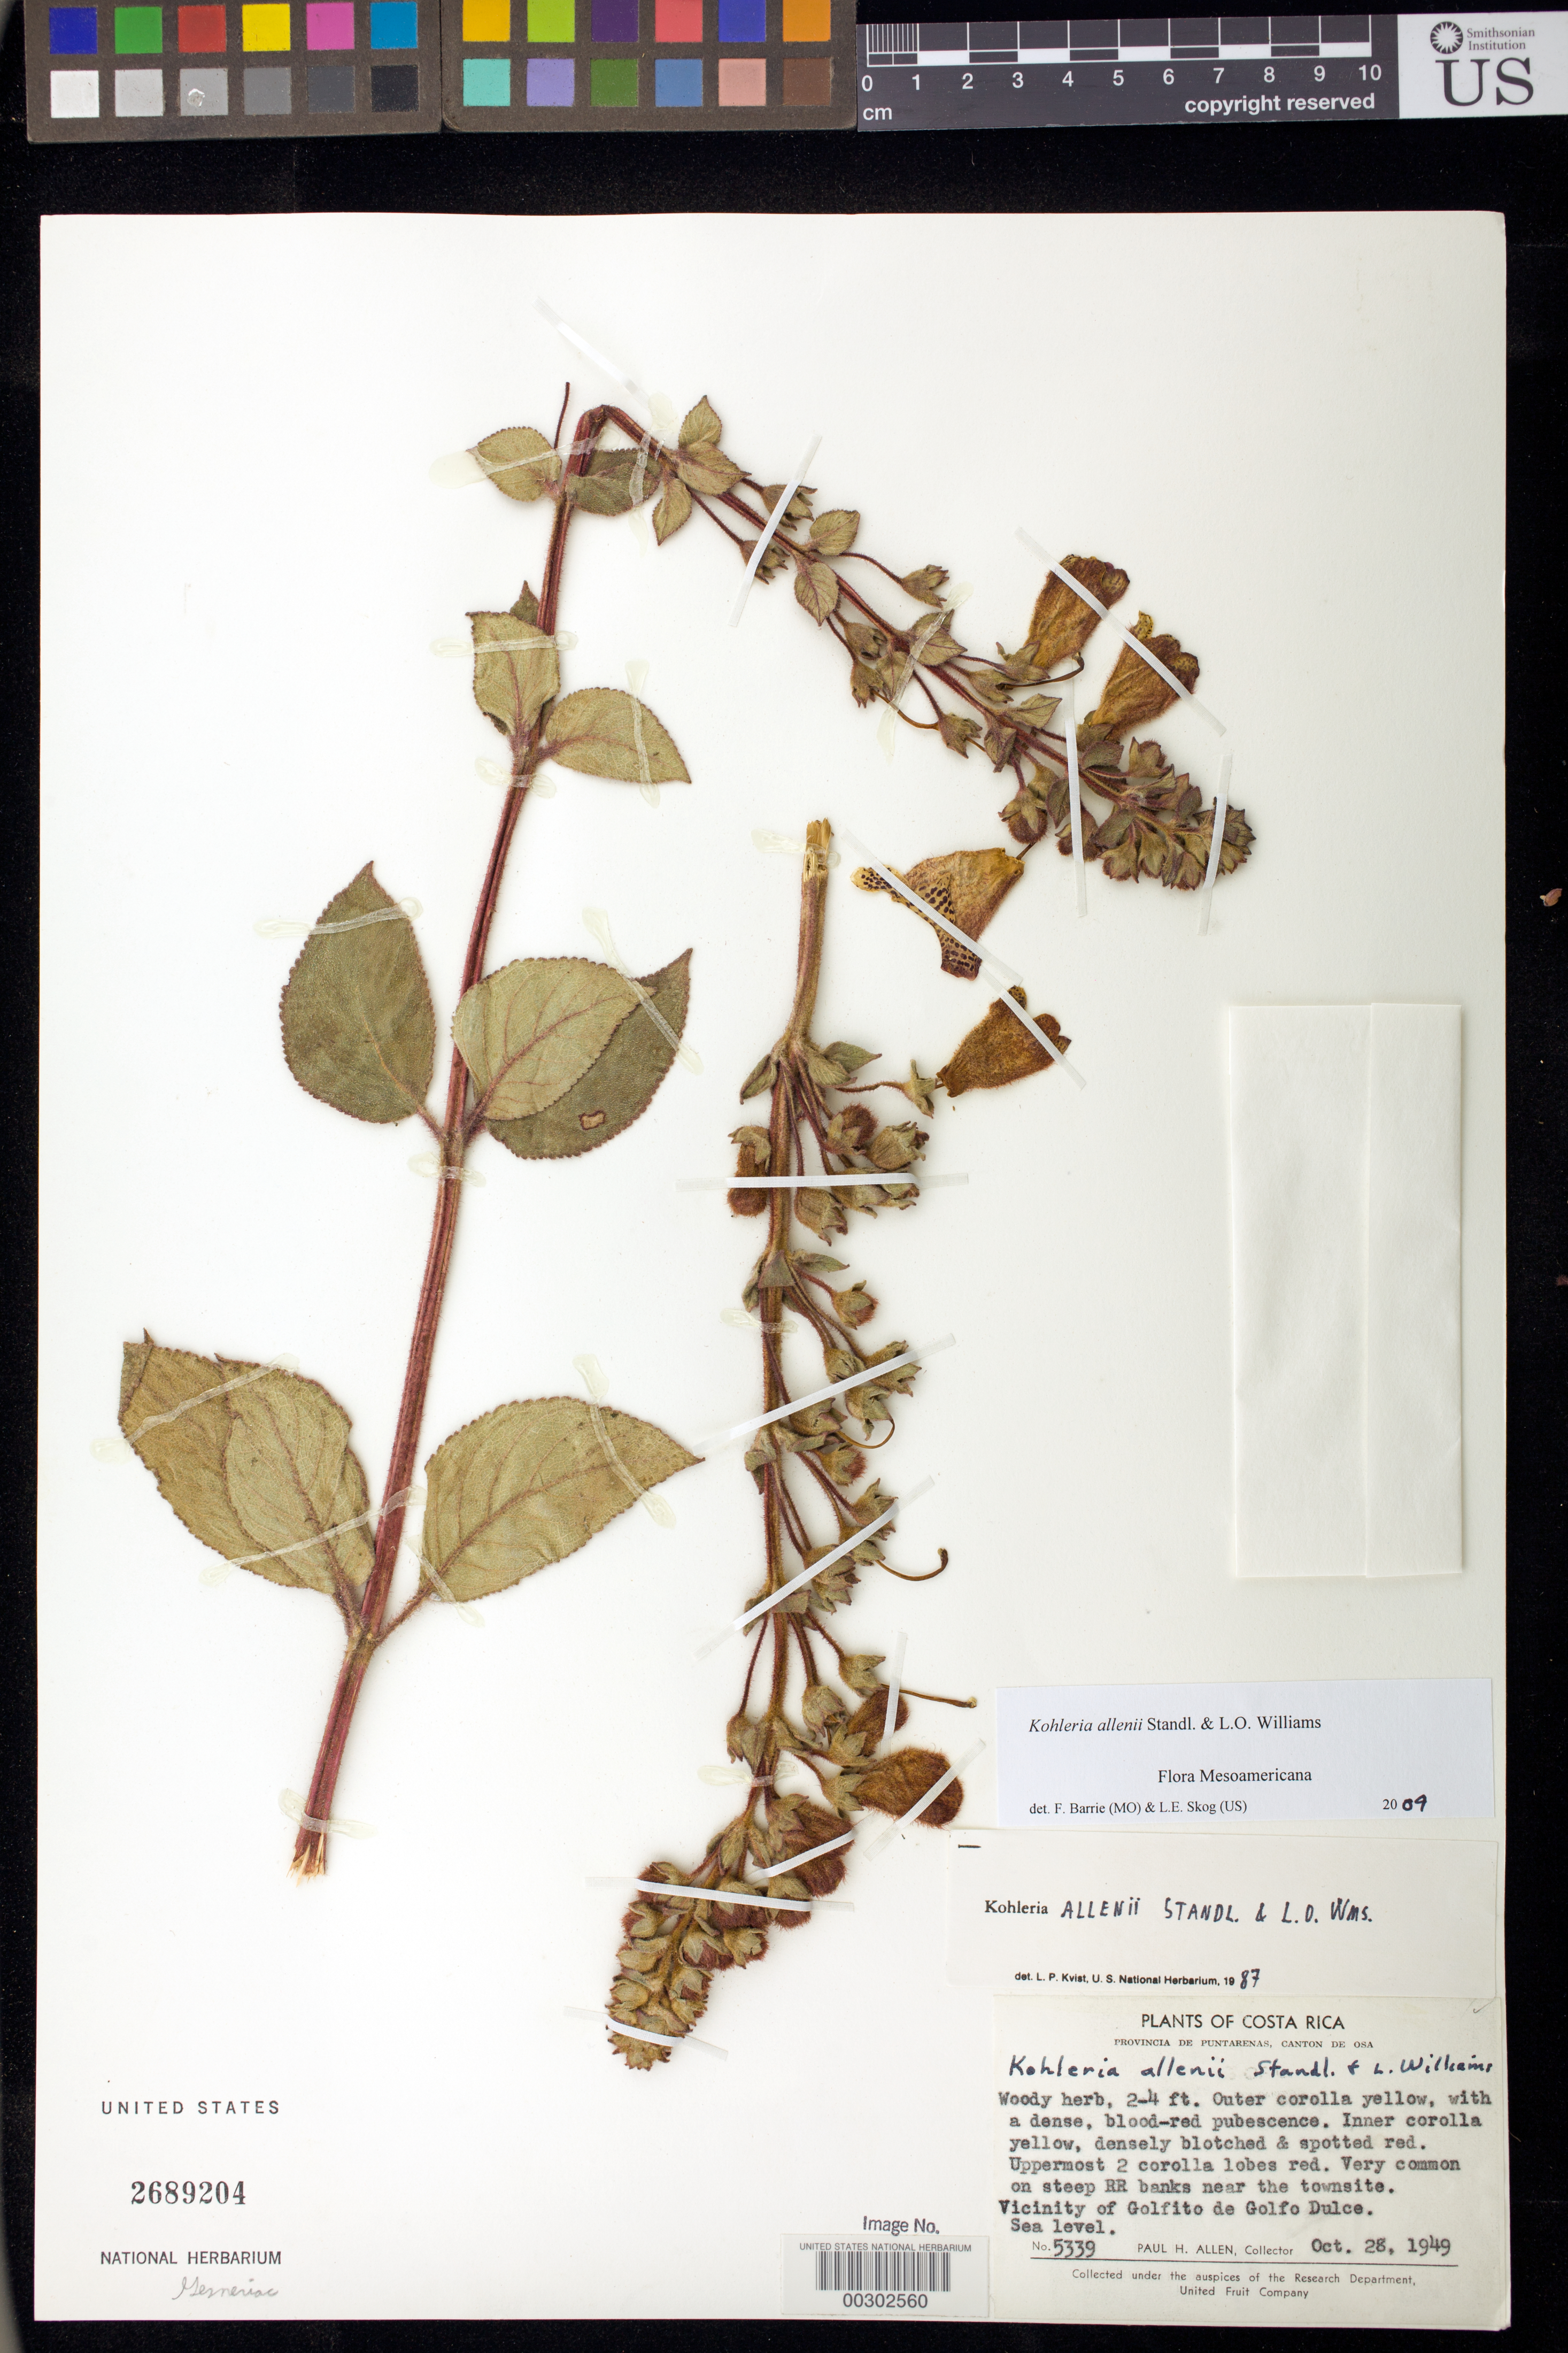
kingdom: Plantae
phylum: Tracheophyta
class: Magnoliopsida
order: Lamiales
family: Gesneriaceae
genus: Kohleria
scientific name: Kohleria allenii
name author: Standl. & L.O. Williams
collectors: P. H. Allen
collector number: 5339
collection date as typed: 28 Oct 1949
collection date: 1949-10-28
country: Costa Rica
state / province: Puntarenas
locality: Canton de Osa, vicinity of Golfito de Golfo Dulce, near the townsite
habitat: On steep rr banks, sea level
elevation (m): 0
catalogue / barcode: US 2689204